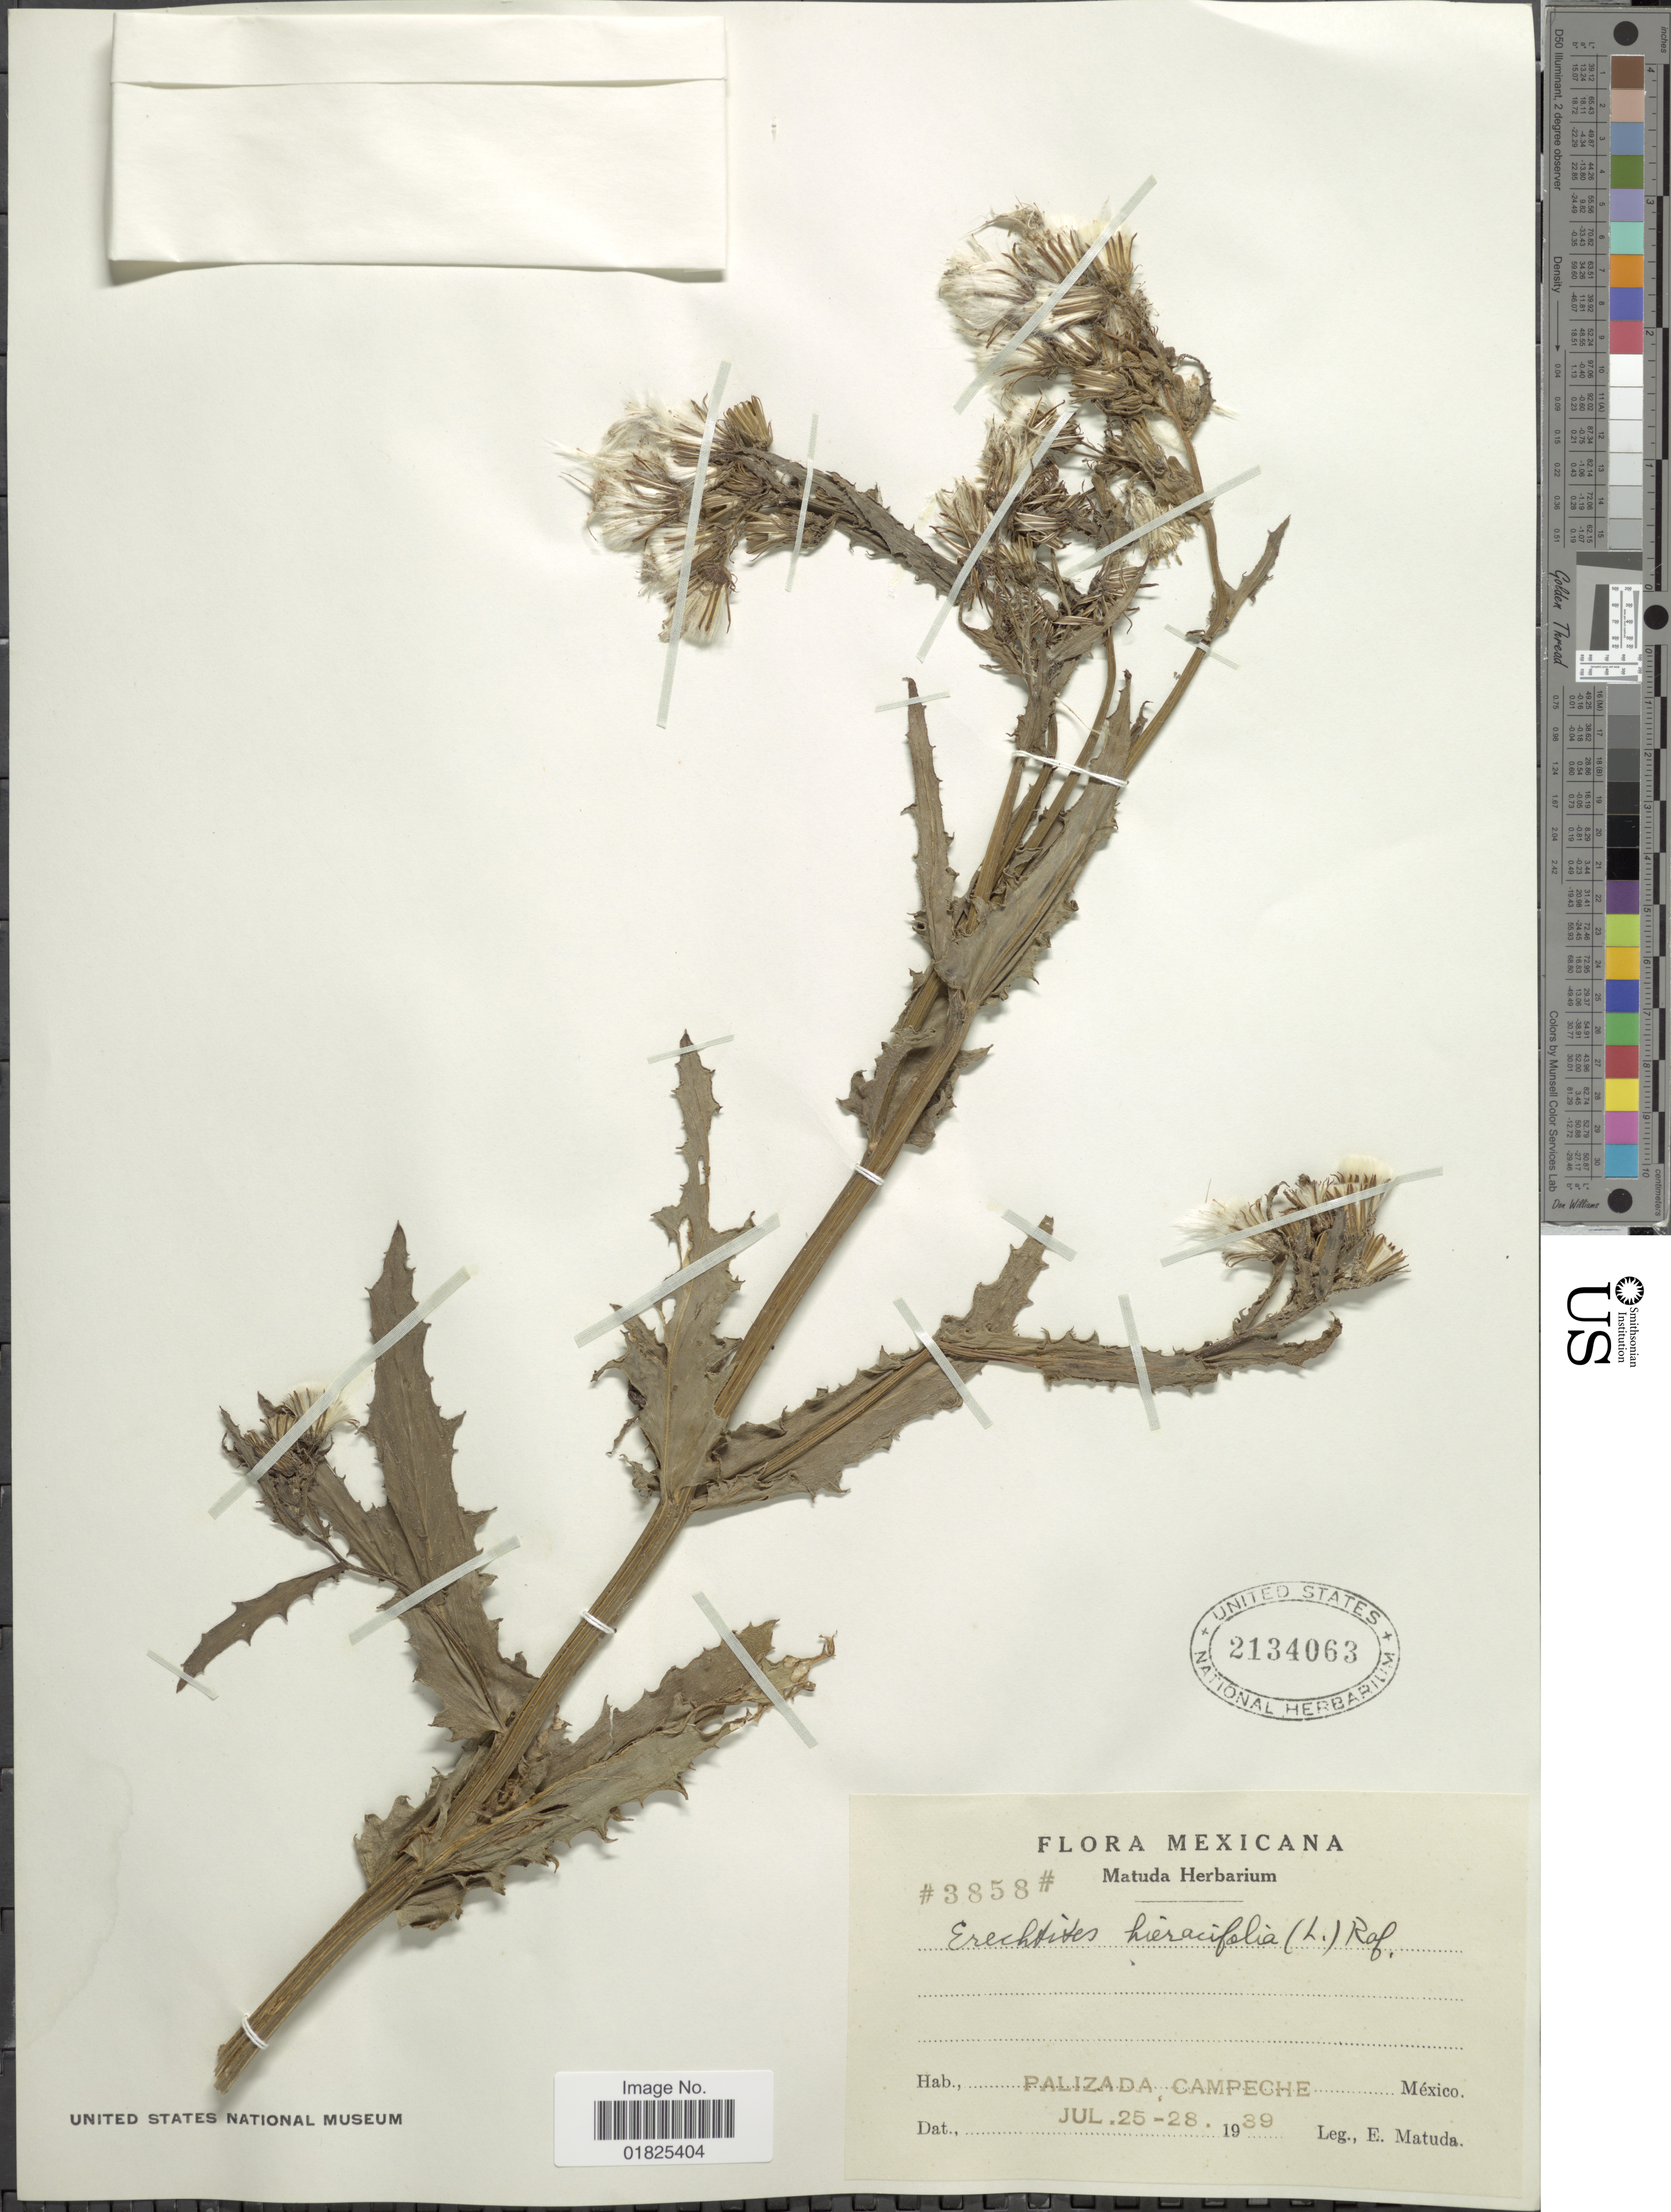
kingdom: Plantae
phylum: Tracheophyta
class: Magnoliopsida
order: Asterales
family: Asteraceae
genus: Erechtites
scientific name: Erechtites hieraciifolius var. cacaliodes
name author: (Fisch. ex Spreng.) Less. ex Griseb.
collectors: E. Matuda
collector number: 3858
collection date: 1939-07-25/1939-07-28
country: Mexico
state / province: Campeche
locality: Palizada, Mexico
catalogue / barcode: US 2134063